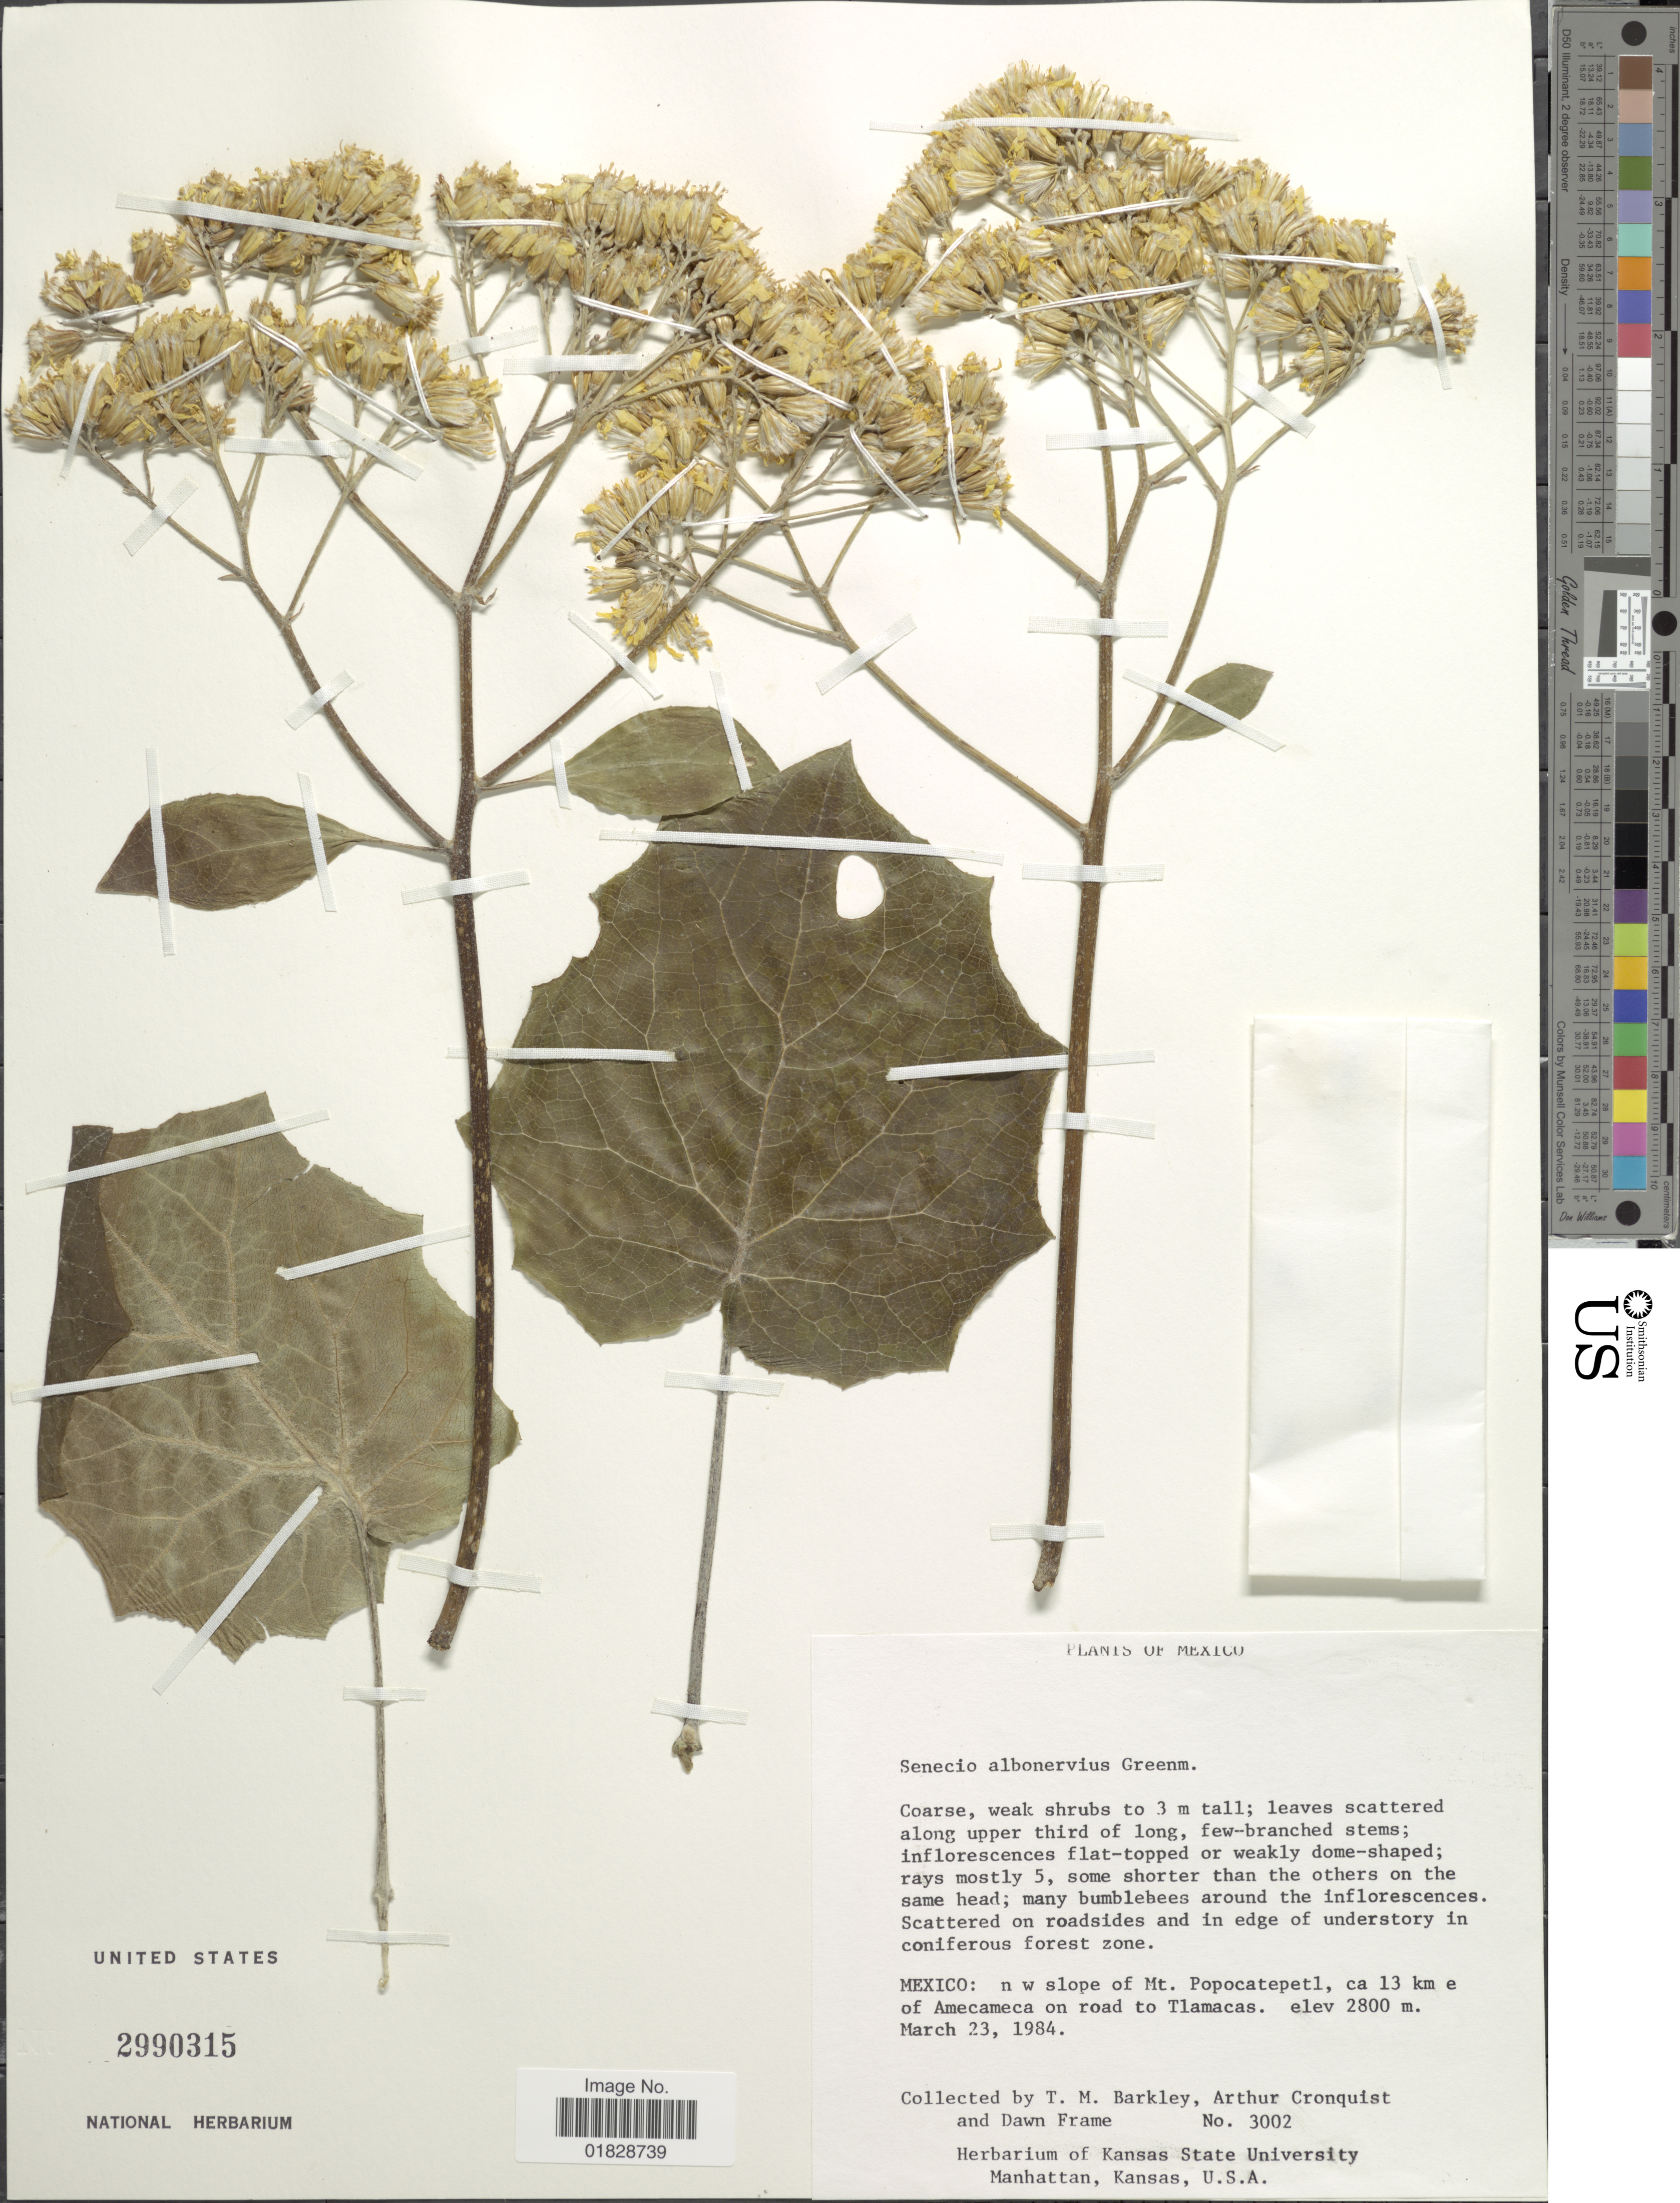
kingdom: Plantae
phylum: Tracheophyta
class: Magnoliopsida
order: Asterales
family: Asteraceae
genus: Roldana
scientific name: Roldana albonervia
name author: (Greenm.) H. Rob. & Brettell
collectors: T. M. Barkley, A. J. Cronquist & D. Frame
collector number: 3002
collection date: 1984-03-23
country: Mexico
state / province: México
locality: Mexico: n w slope of Mt. Popocatepetl, ca 13 km e of Amecameca on road to Tlamacas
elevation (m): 2800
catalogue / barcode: US 2990315